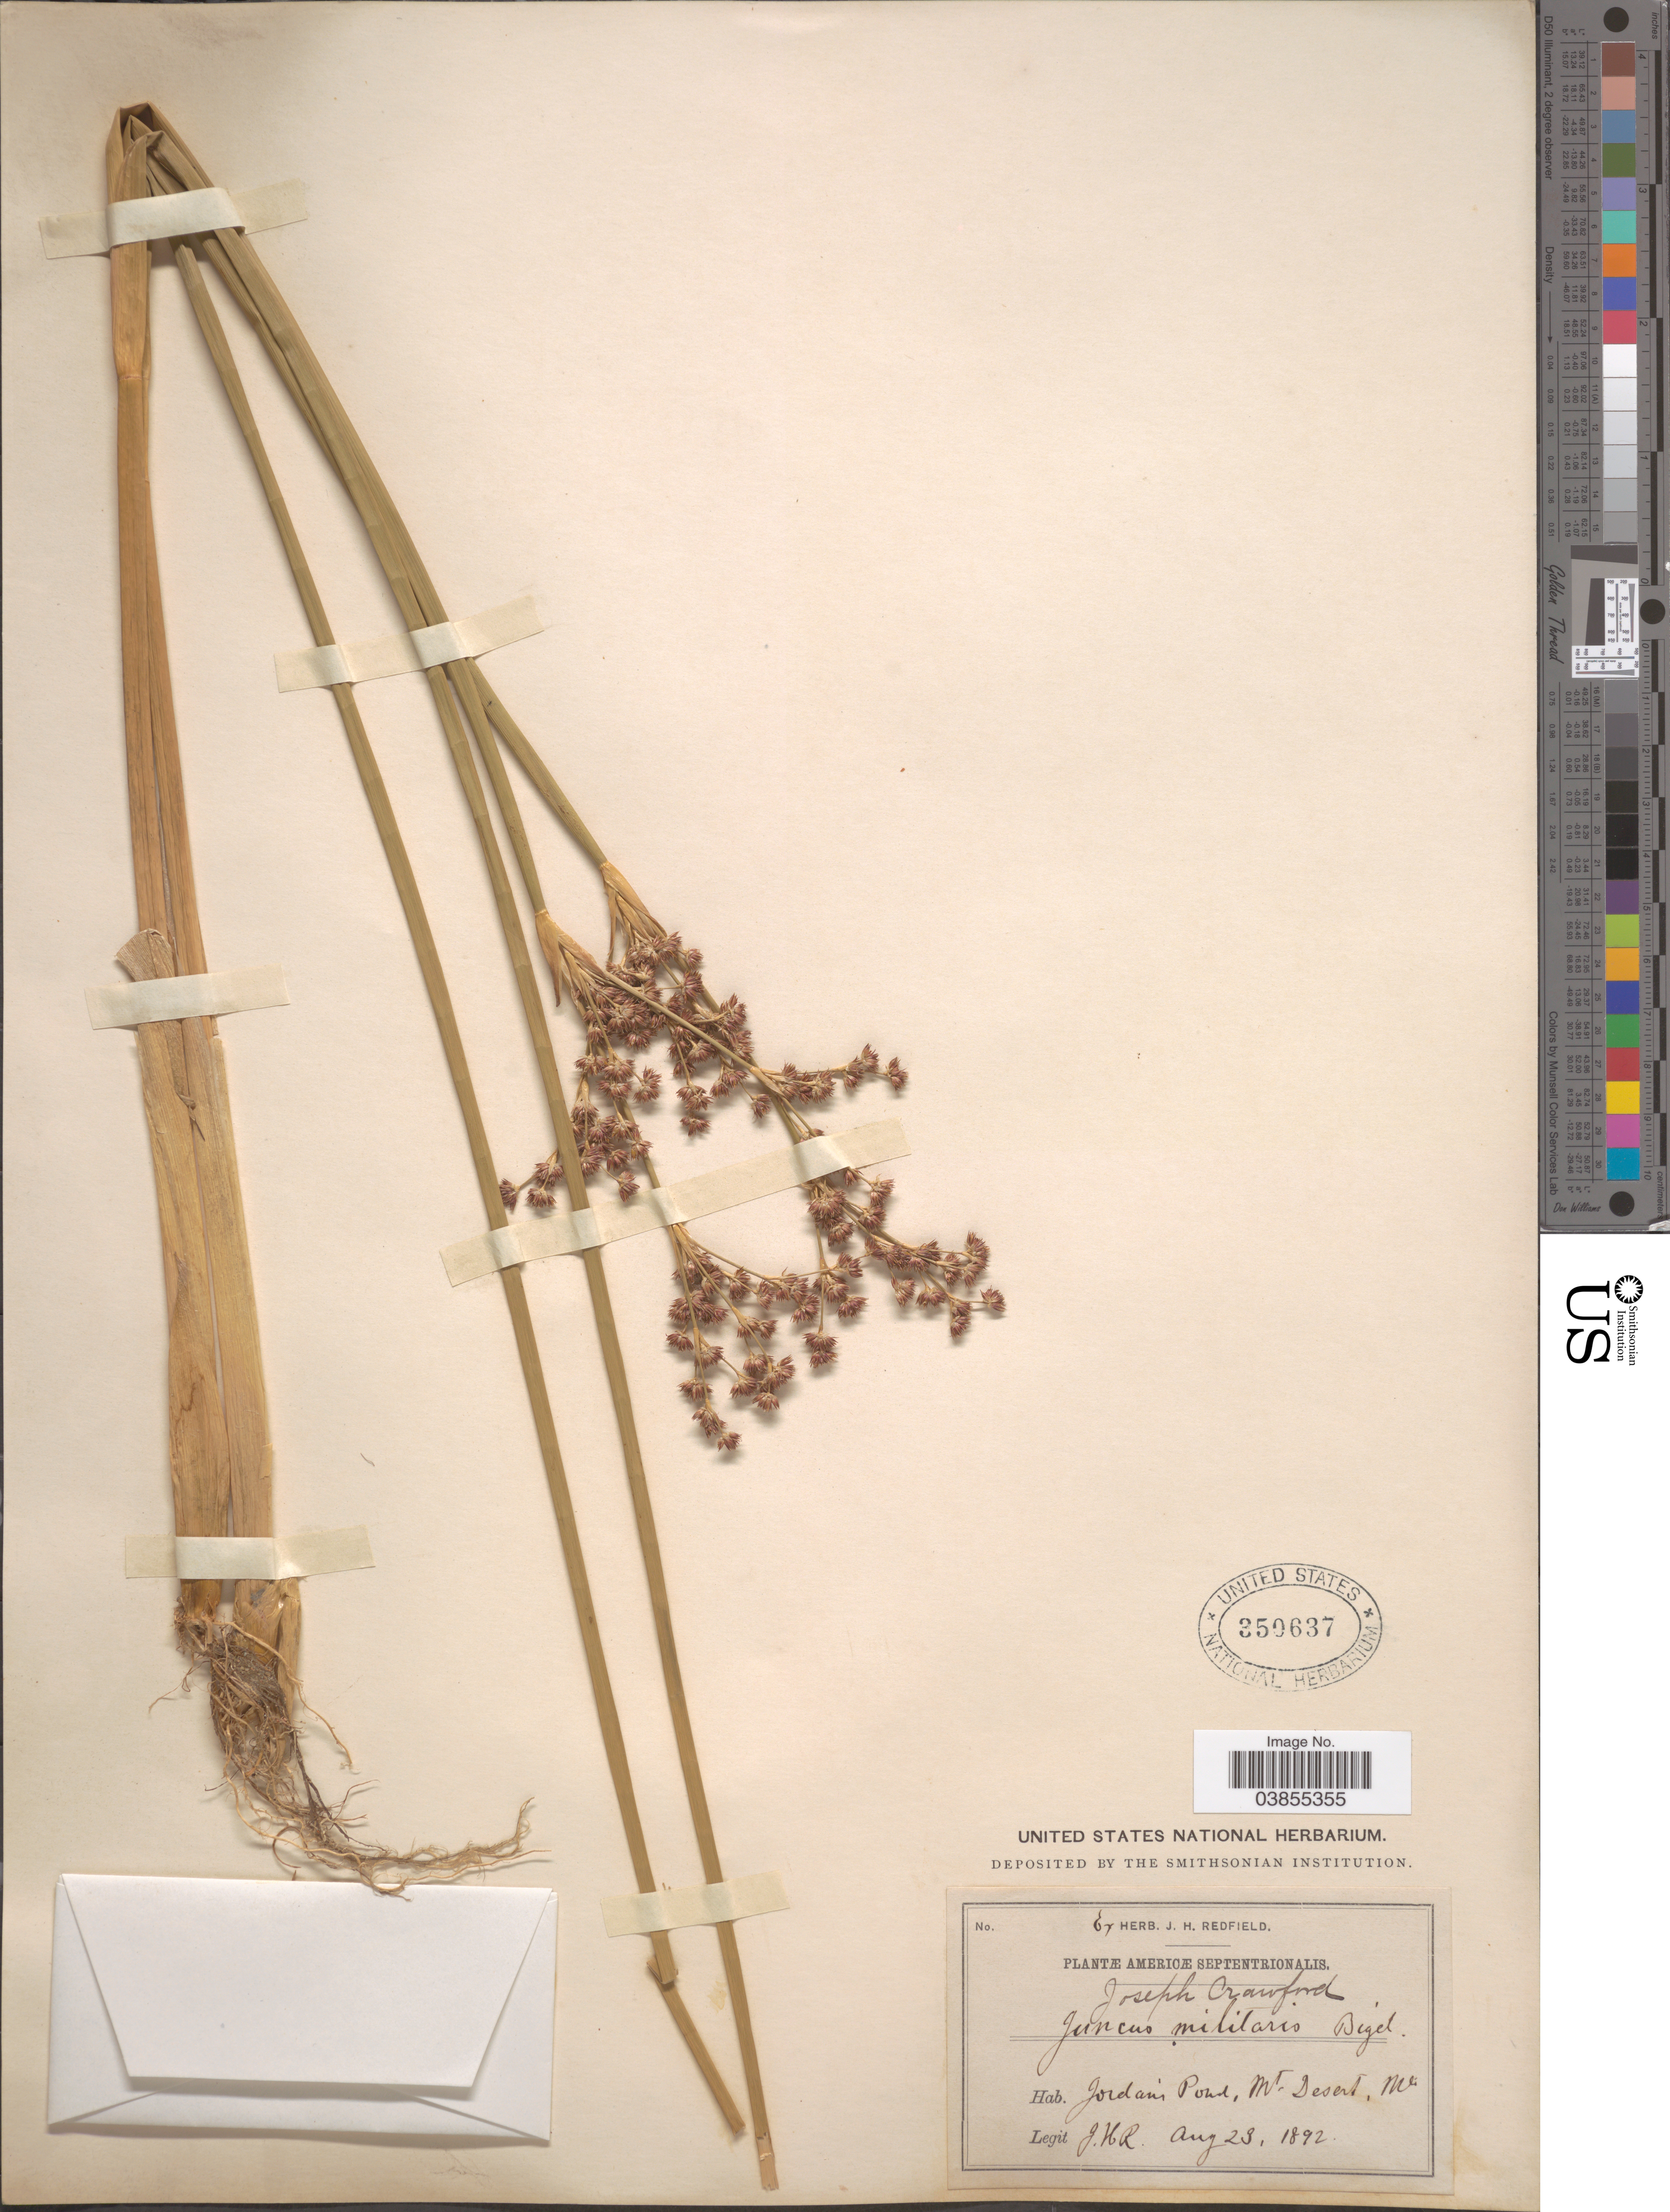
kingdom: Plantae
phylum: Tracheophyta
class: Liliopsida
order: Poales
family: Juncaceae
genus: Juncus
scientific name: Juncus militaris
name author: Bigelow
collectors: J. Redfield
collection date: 1892-08-23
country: United States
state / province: Maine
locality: Americæ Septentrionalis. Jordan's Pond, Mt. Desert.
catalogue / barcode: US 350637